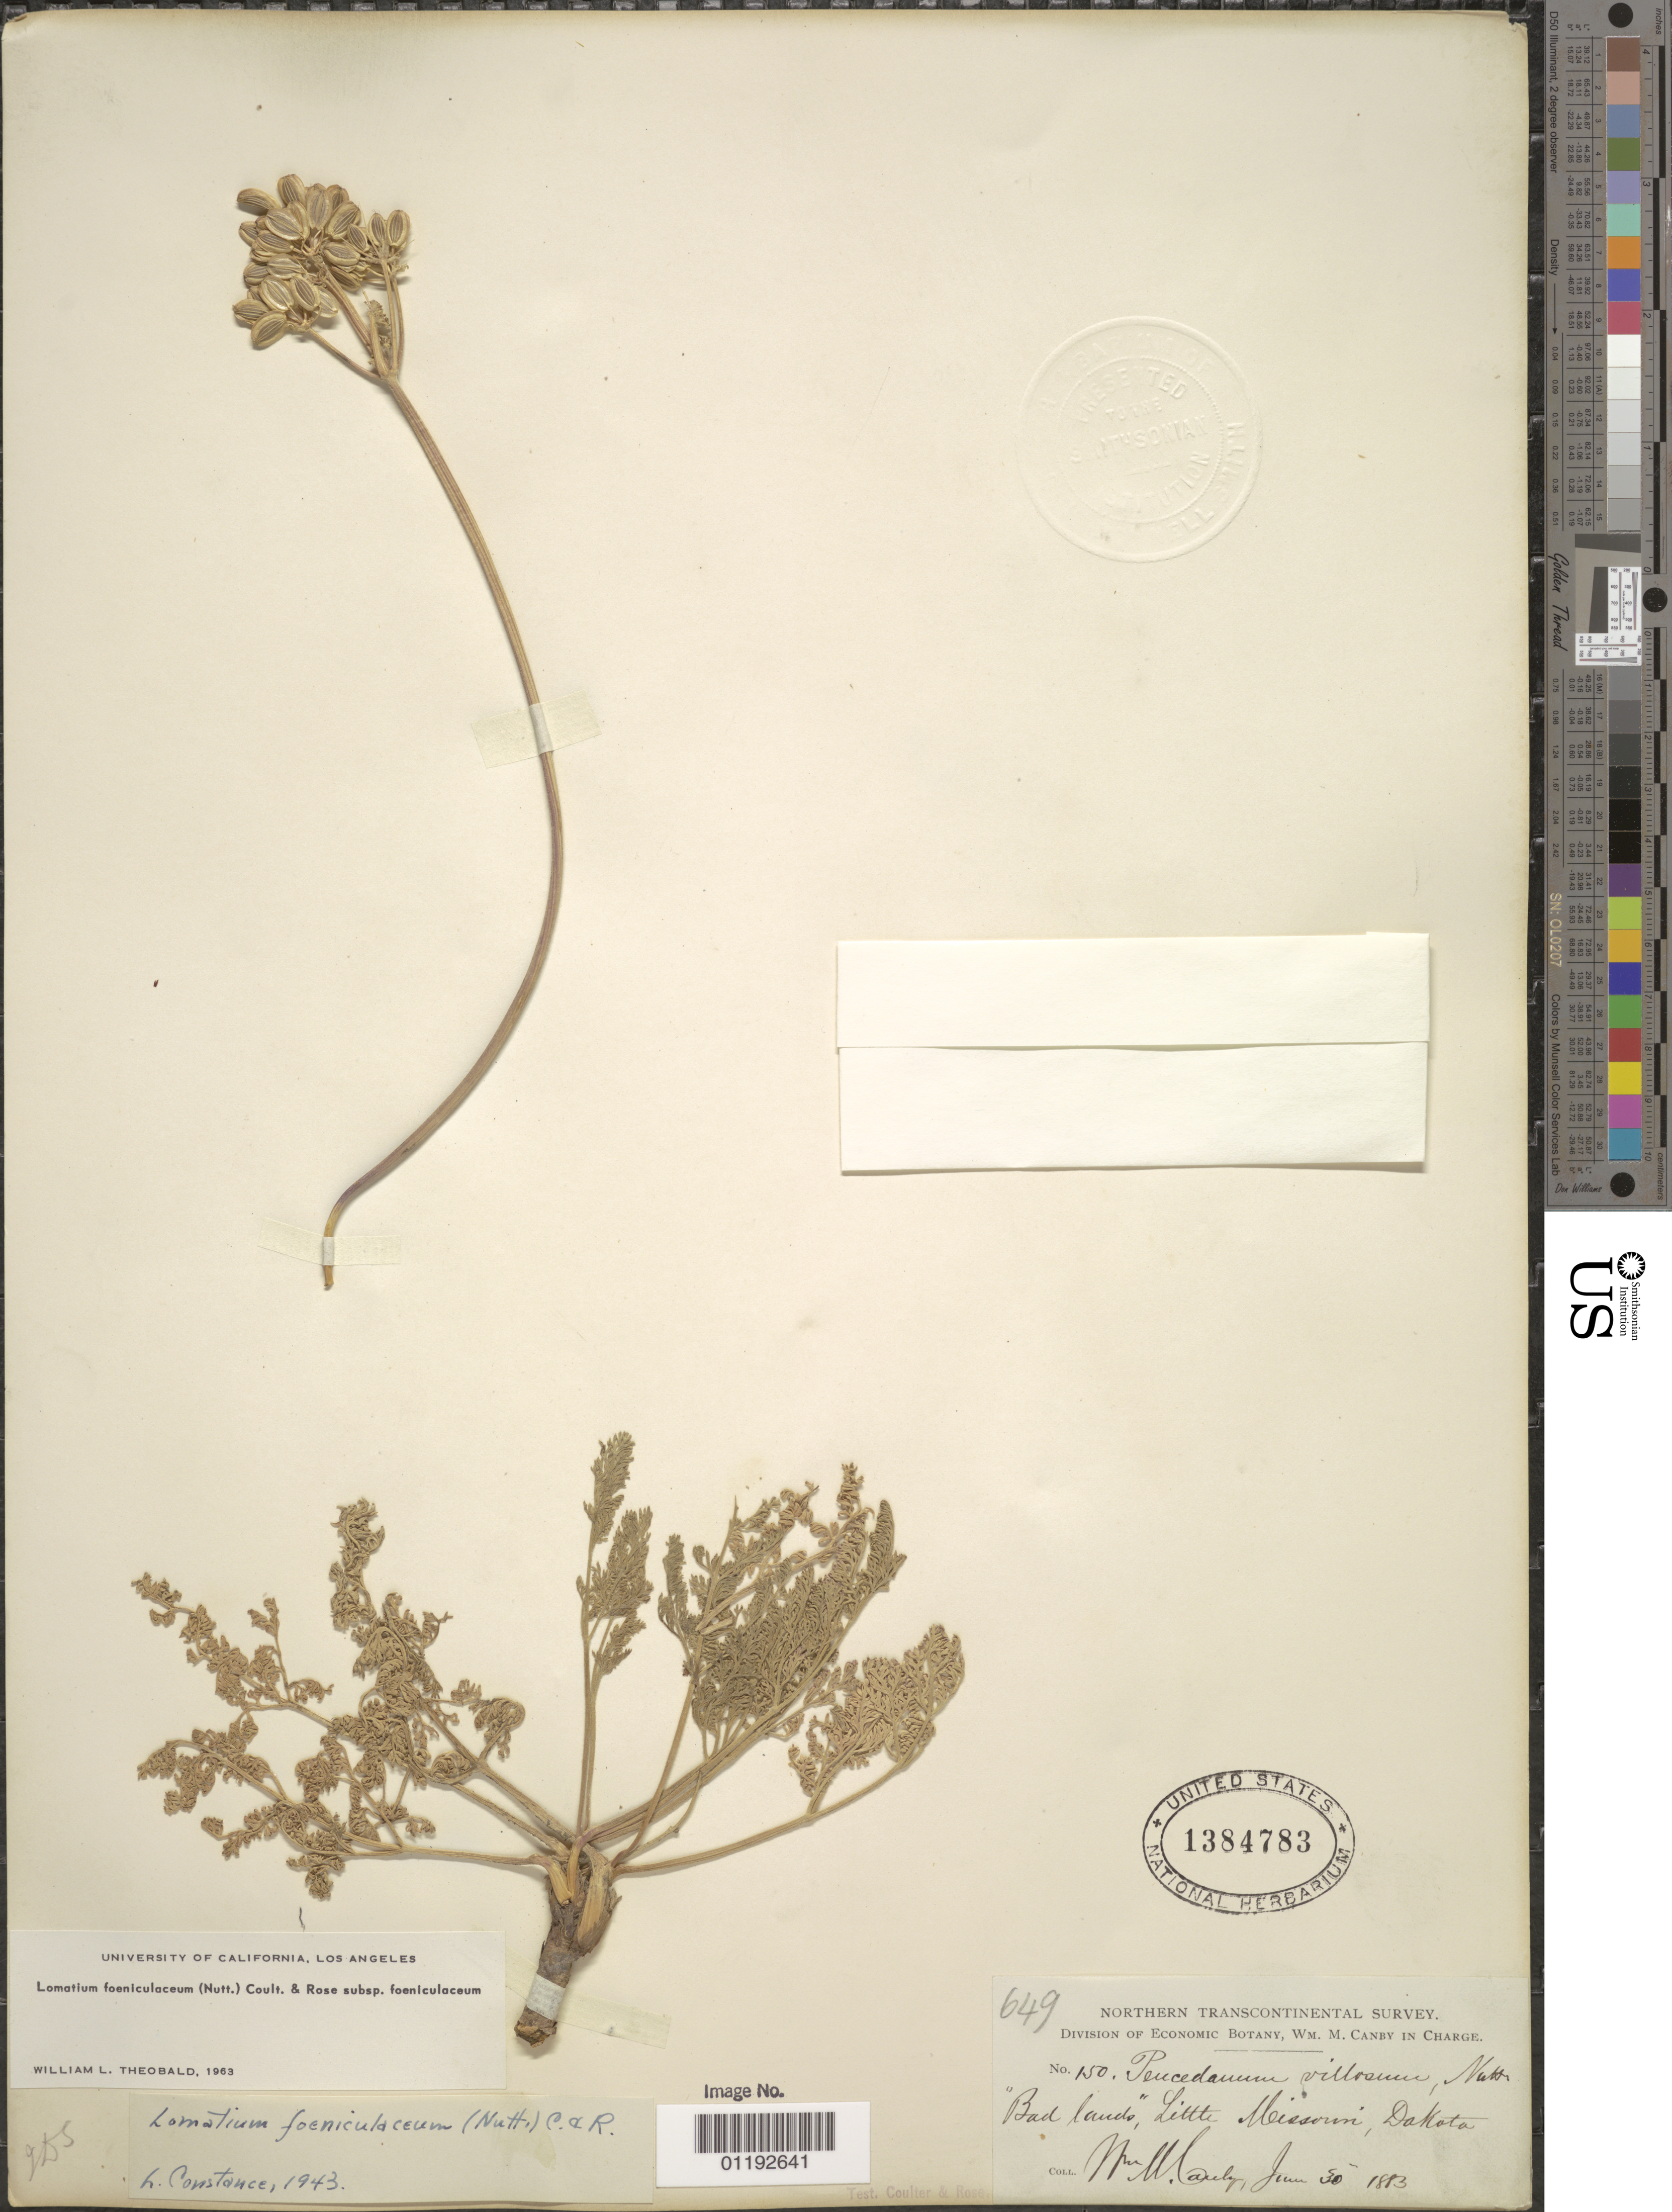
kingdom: Plantae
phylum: Tracheophyta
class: Magnoliopsida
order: Apiales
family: Apiaceae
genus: Lomatium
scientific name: Lomatium foeniculaceum subsp. foeniculaceum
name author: (Nutt.) J.M. Coult. & Rose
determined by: Theobald, W. L., (LA), University of California - Los Angeles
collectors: W. M. Canby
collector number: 150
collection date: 1883-06-30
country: United States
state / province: North Dakota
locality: Little Missouri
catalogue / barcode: US 1384783